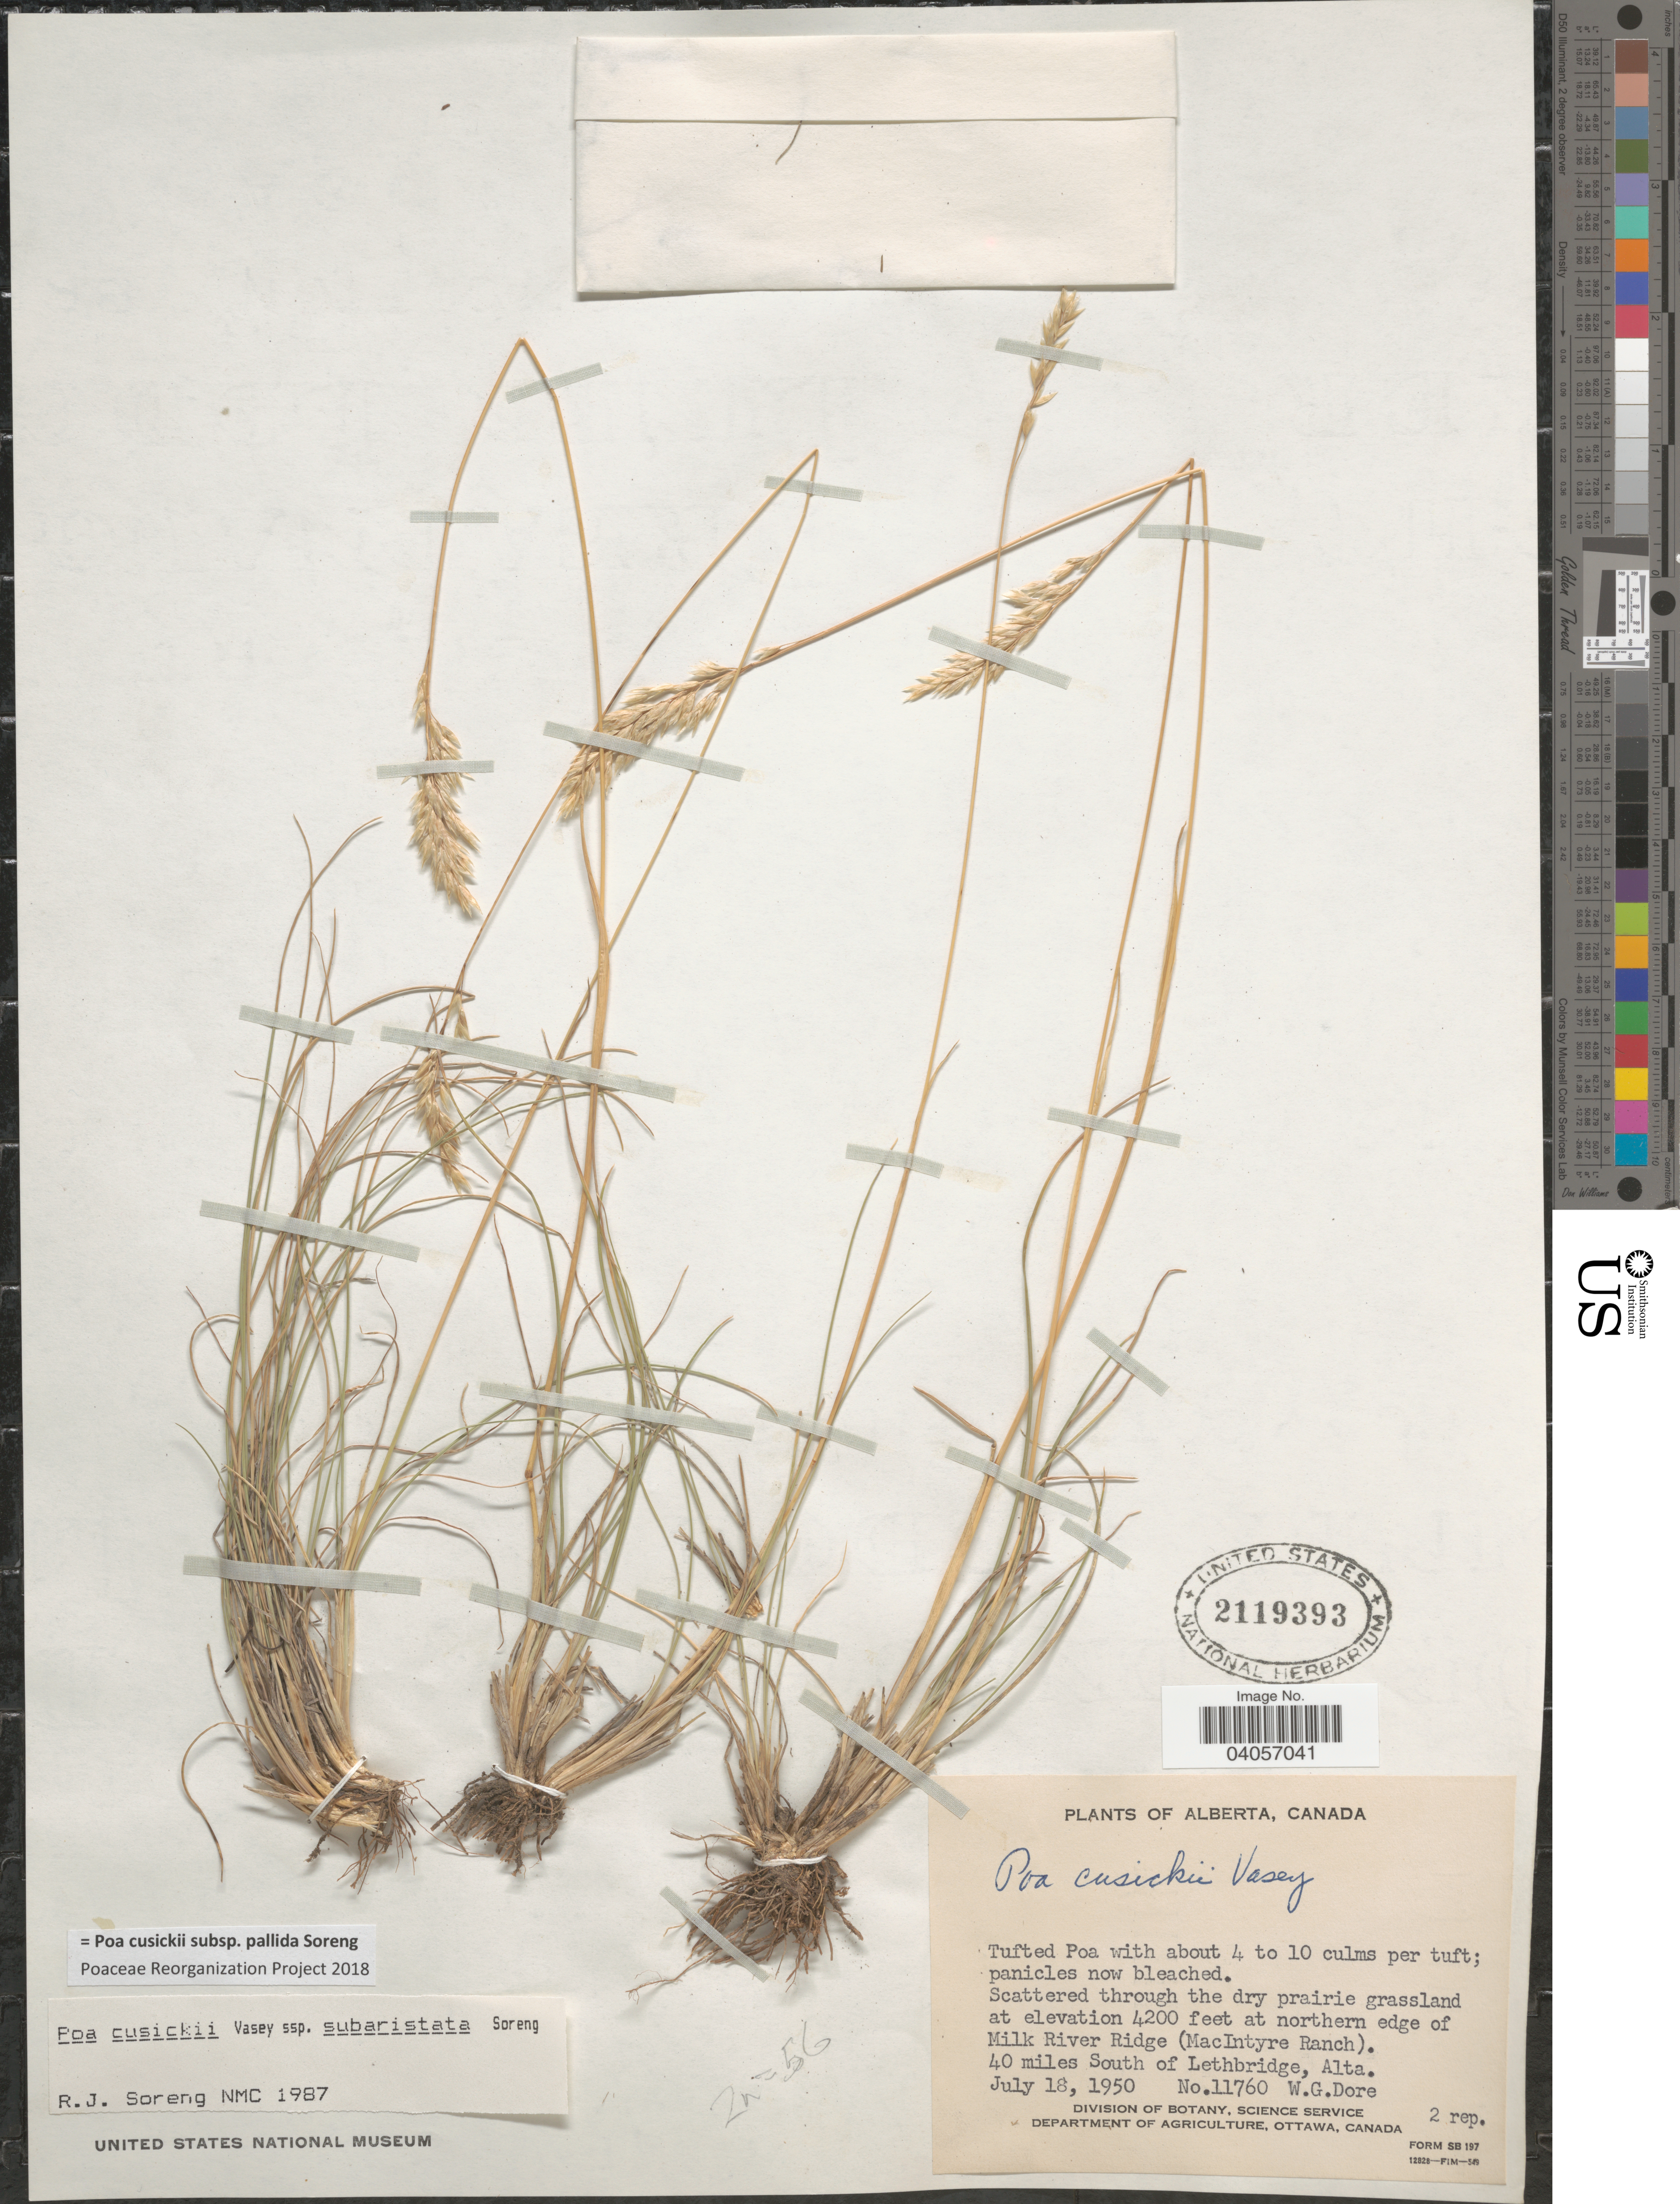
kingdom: Plantae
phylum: Tracheophyta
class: Liliopsida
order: Poales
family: Poaceae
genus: Poa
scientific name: Poa cusickii subsp. pallida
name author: Soreng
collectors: W. Dore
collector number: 11760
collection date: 1950-07-18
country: Canada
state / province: Alberta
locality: At northern edge of Milk River Ridge (MacIntyre Ranch). 40 miles South of Lethbridge.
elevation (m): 1280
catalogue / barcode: US 2119393